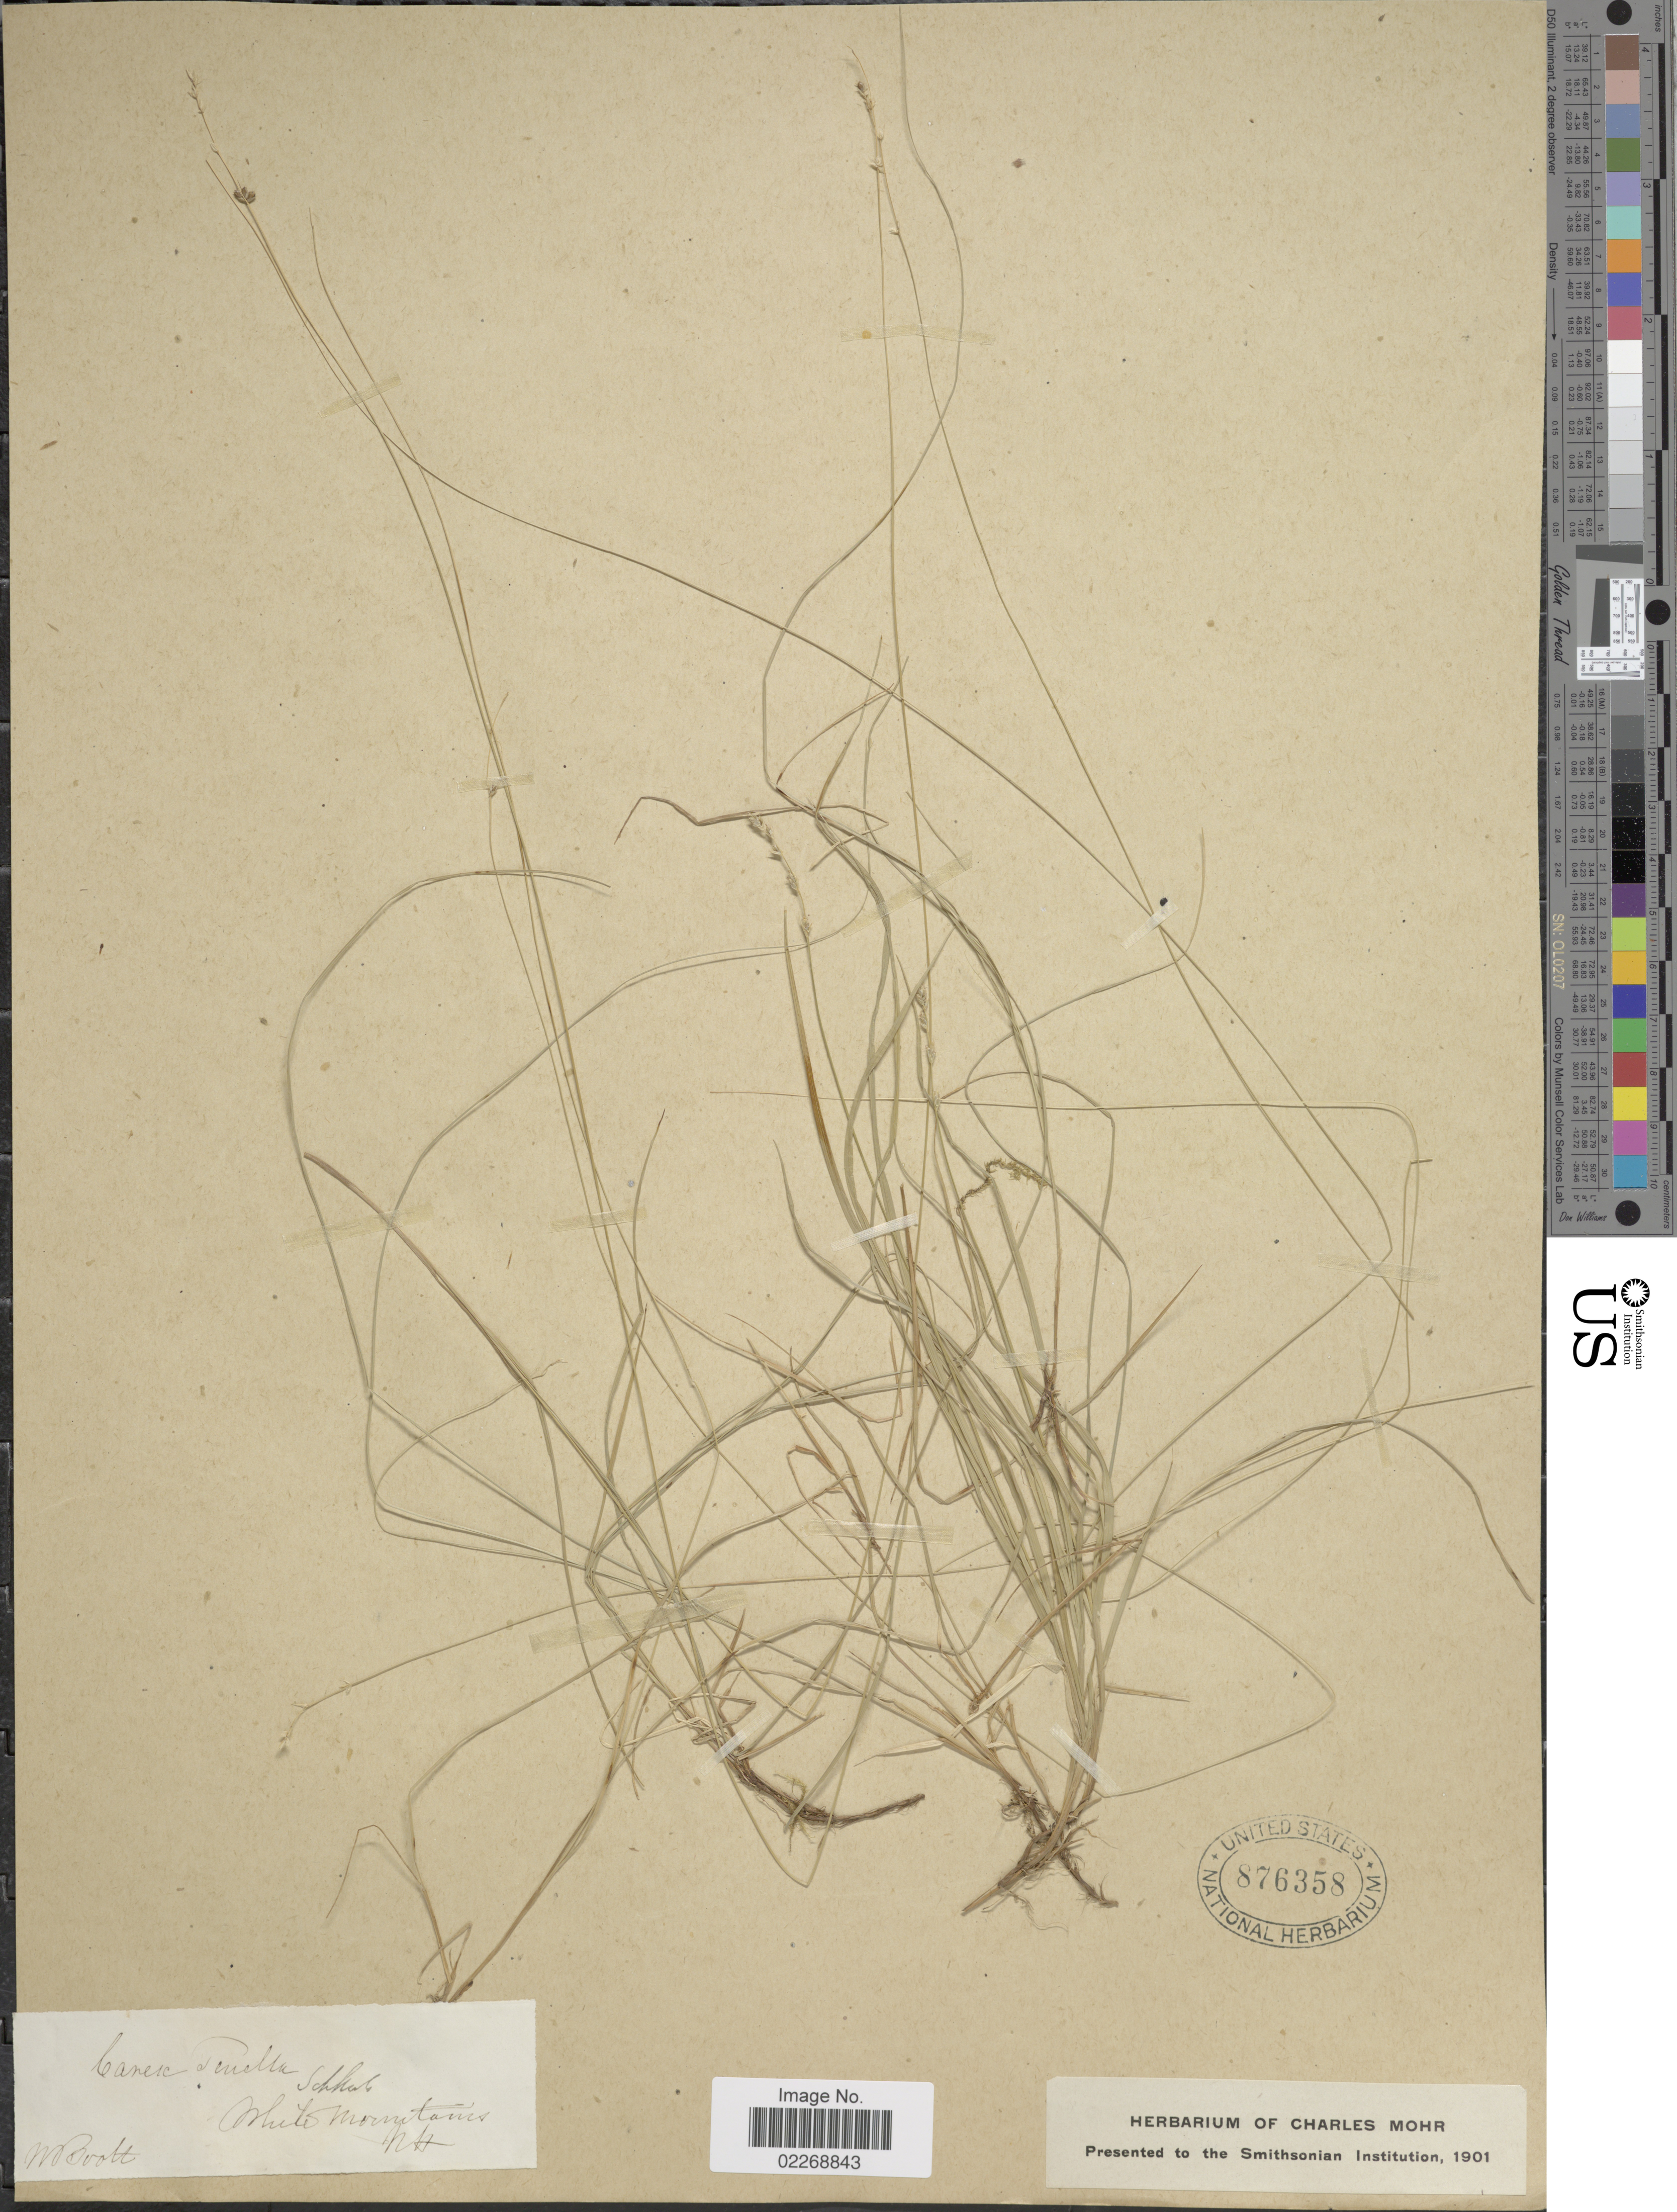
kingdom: Plantae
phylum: Tracheophyta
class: Liliopsida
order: Poales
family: Cyperaceae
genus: Carex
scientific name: Carex disperma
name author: Dewey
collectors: W. Boott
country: United States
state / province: New Hampshire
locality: White Mountains. NH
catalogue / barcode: US 876358